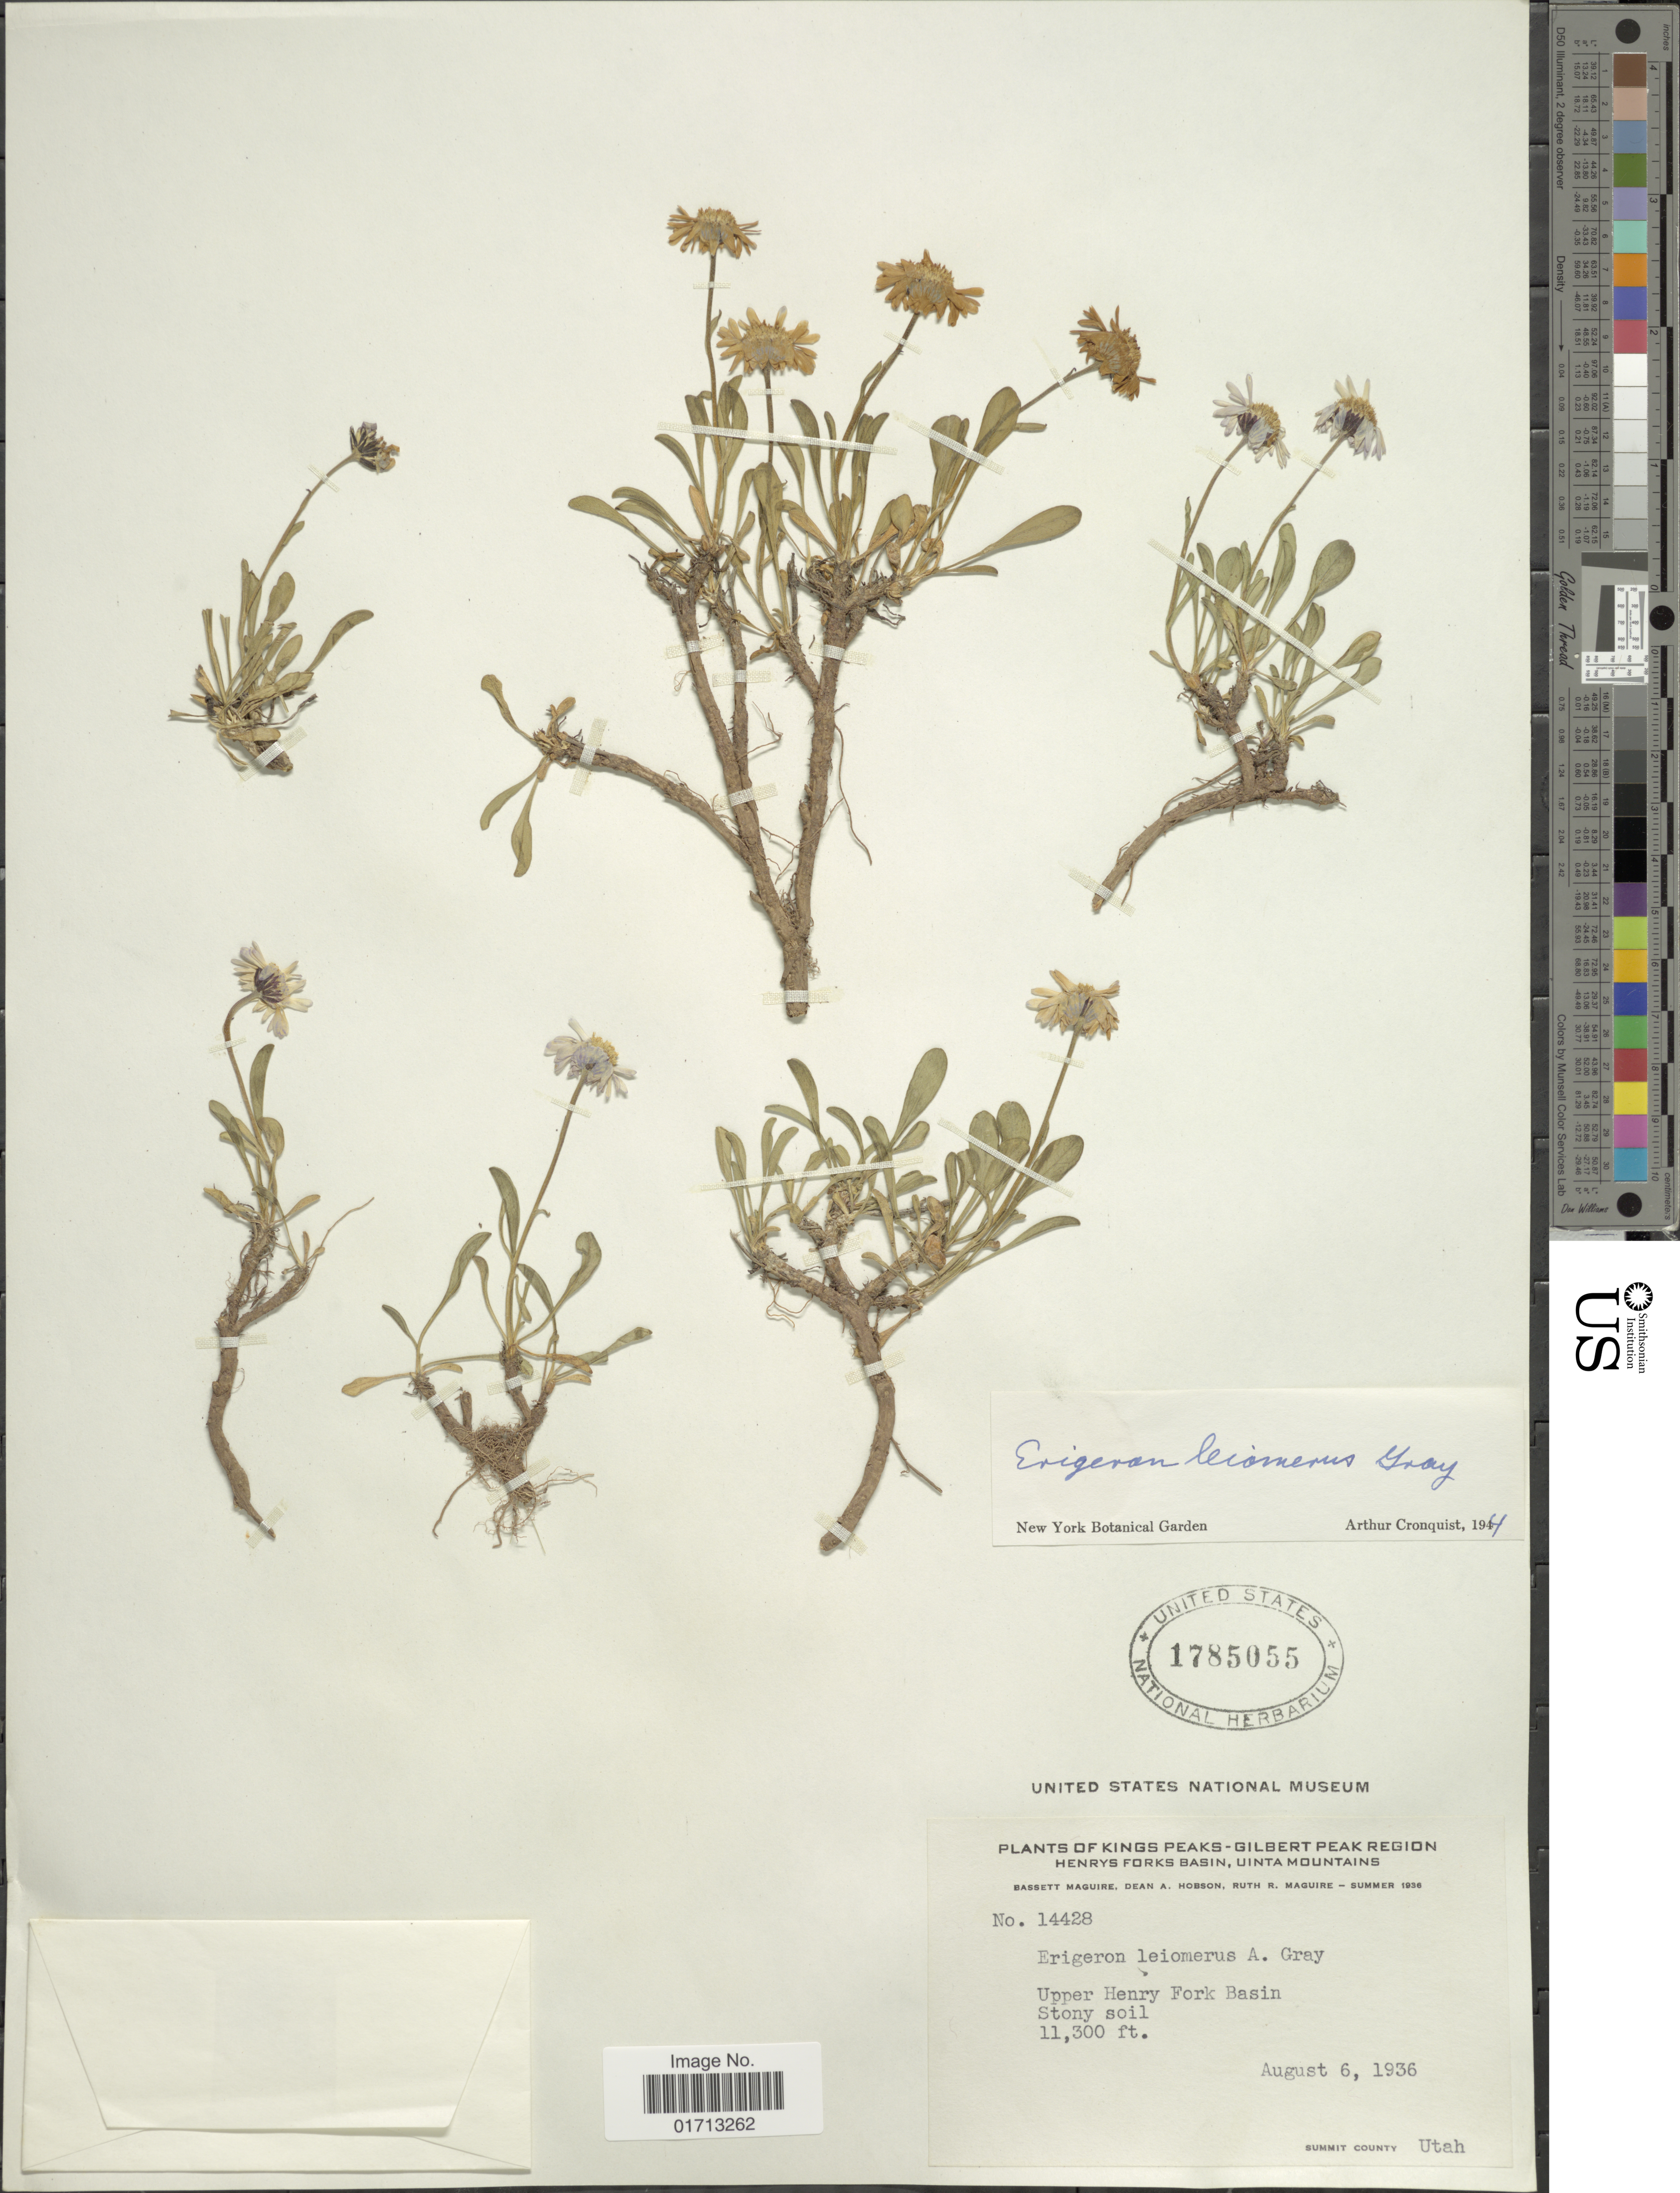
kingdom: Plantae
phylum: Tracheophyta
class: Magnoliopsida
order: Asterales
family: Asteraceae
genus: Erigeron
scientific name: Erigeron leiomerus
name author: A. Gray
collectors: B. Maguire, D. Hobson & R. R. Maguire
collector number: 14428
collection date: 1936-08-06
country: United States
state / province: Utah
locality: Kings Peaks - Gilbert Peak Region. Henrys Forks Basin, Uinta Mountains. Upper Henry Fork Basin. Summit County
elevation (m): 3444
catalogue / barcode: US 1785055